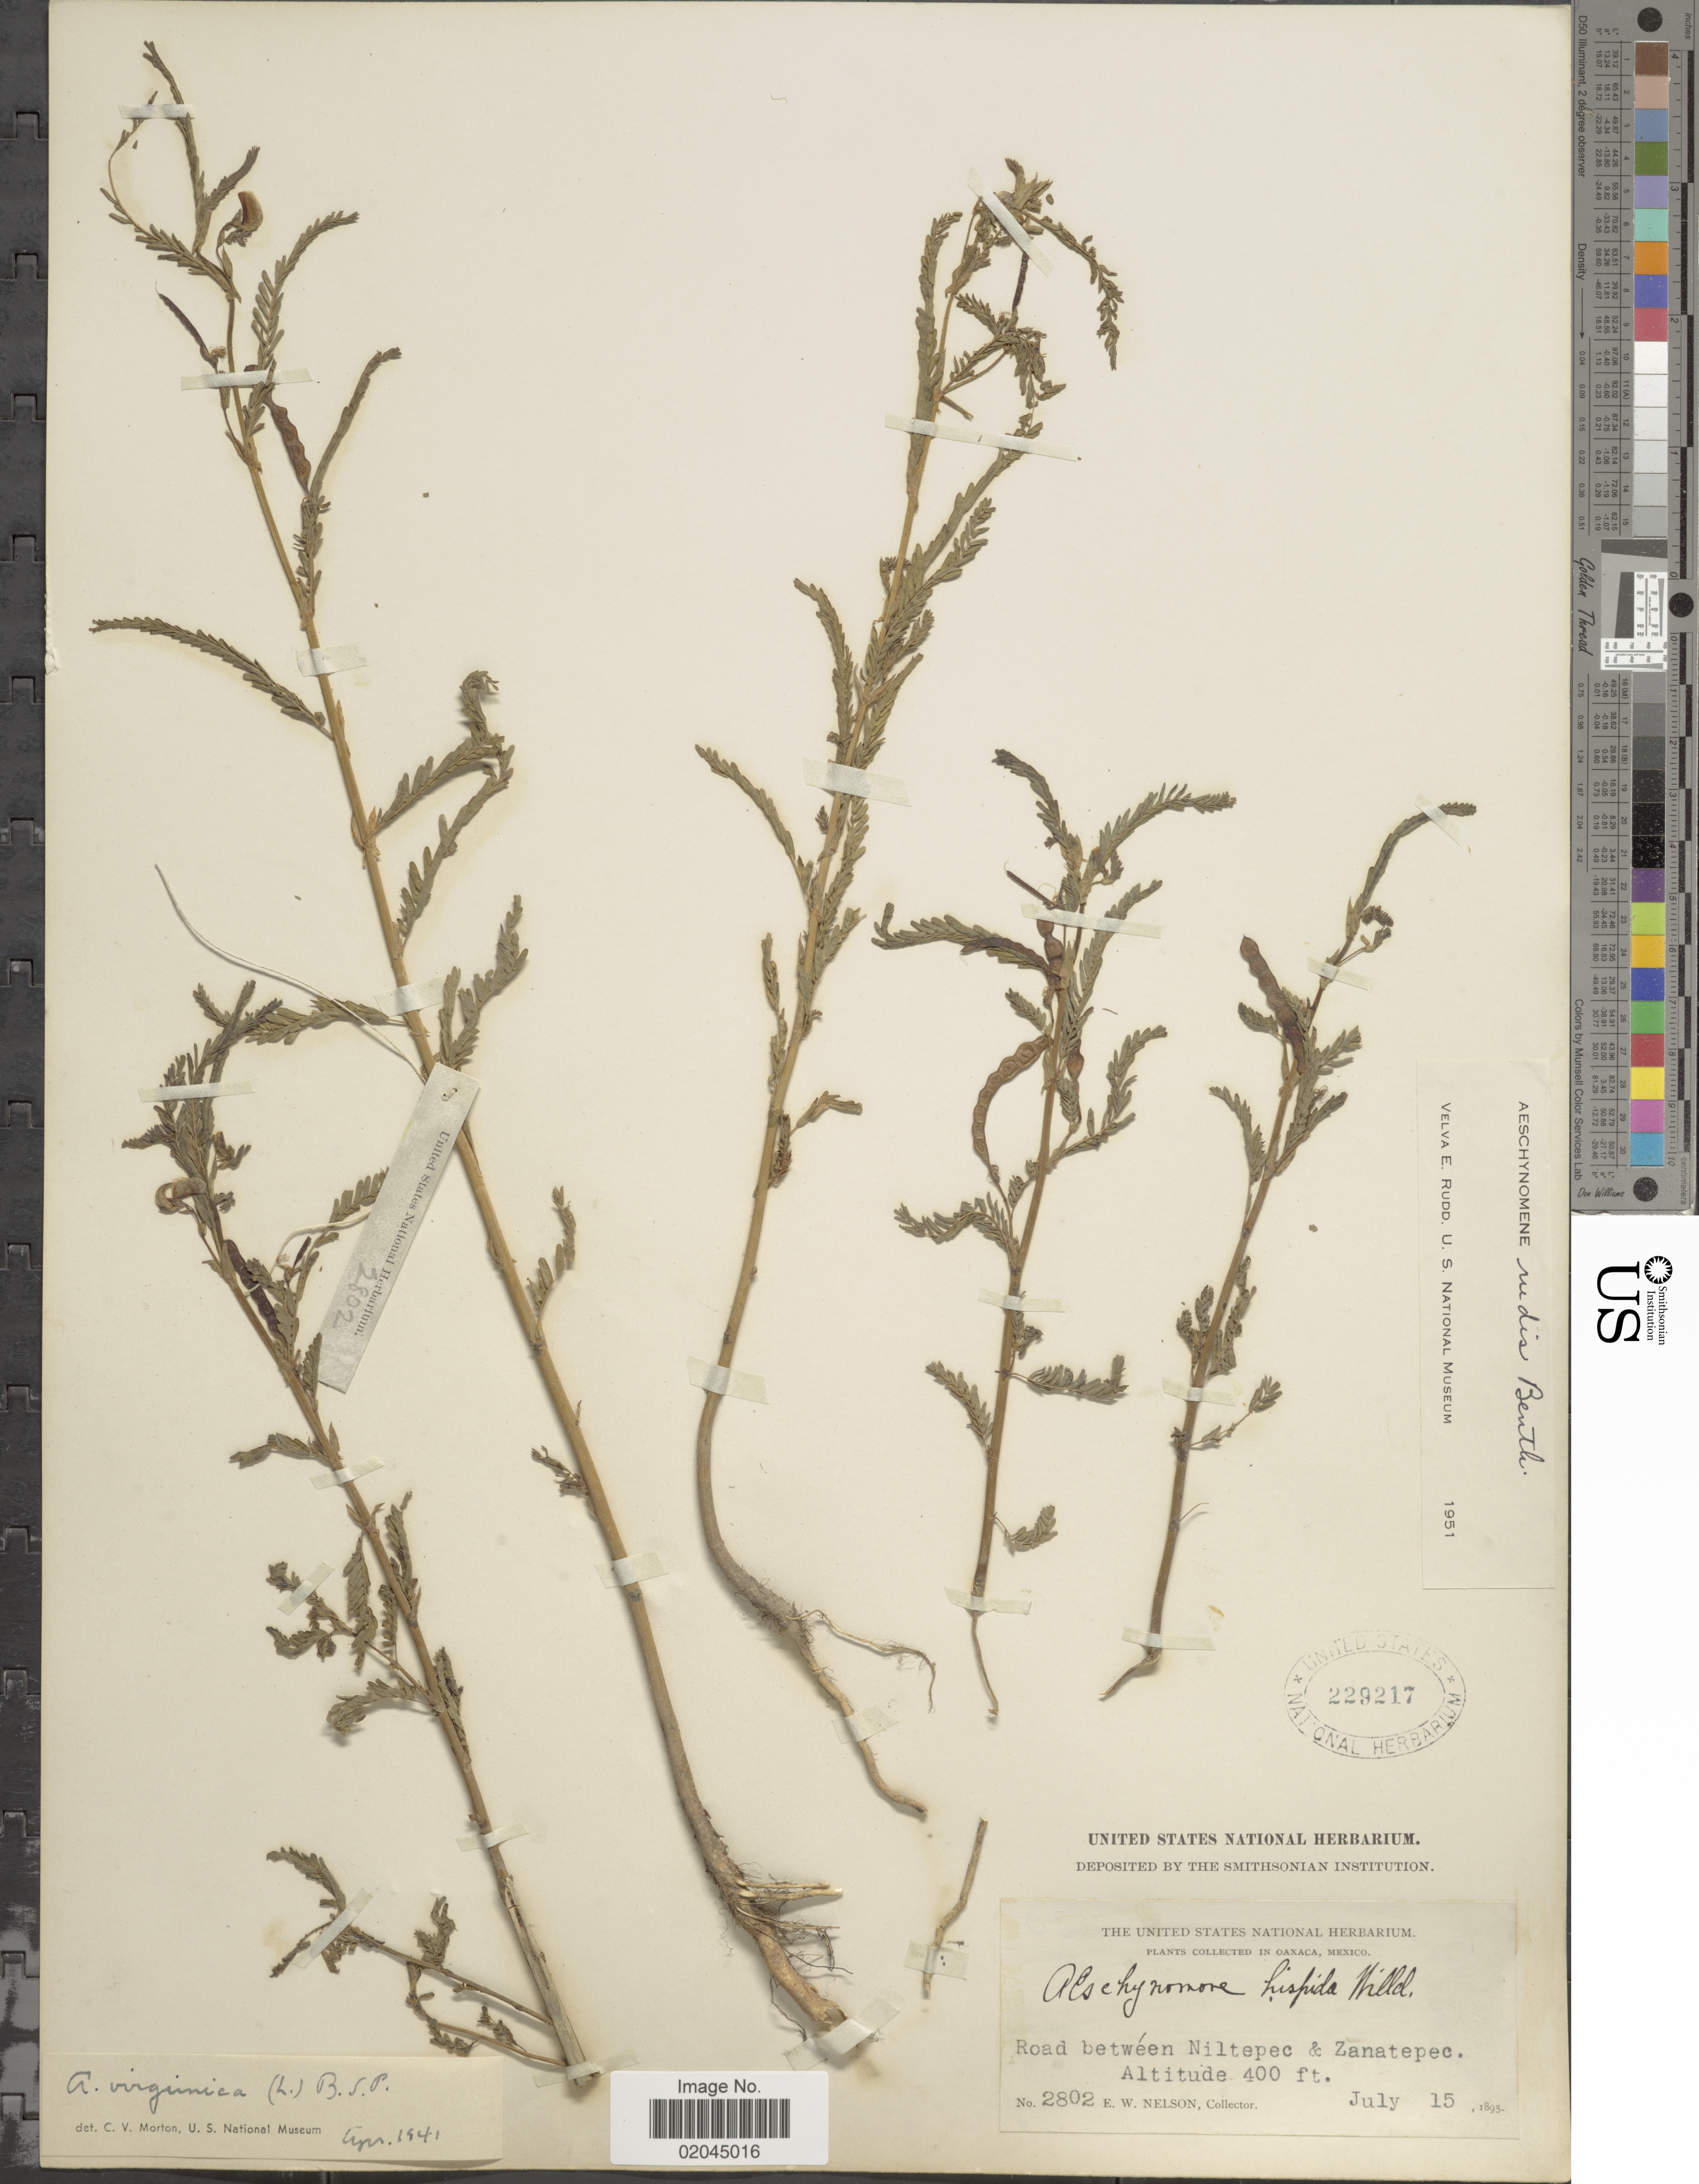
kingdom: Plantae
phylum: Tracheophyta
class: Magnoliopsida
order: Fabales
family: Fabaceae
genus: Aeschynomene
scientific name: Aeschynomene rudis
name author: Benth.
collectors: E. W. Nelson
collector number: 2802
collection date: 1895-07-15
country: Mexico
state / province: Oaxaca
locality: Road between Niltepec & Zanatepec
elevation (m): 122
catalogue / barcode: US 229217